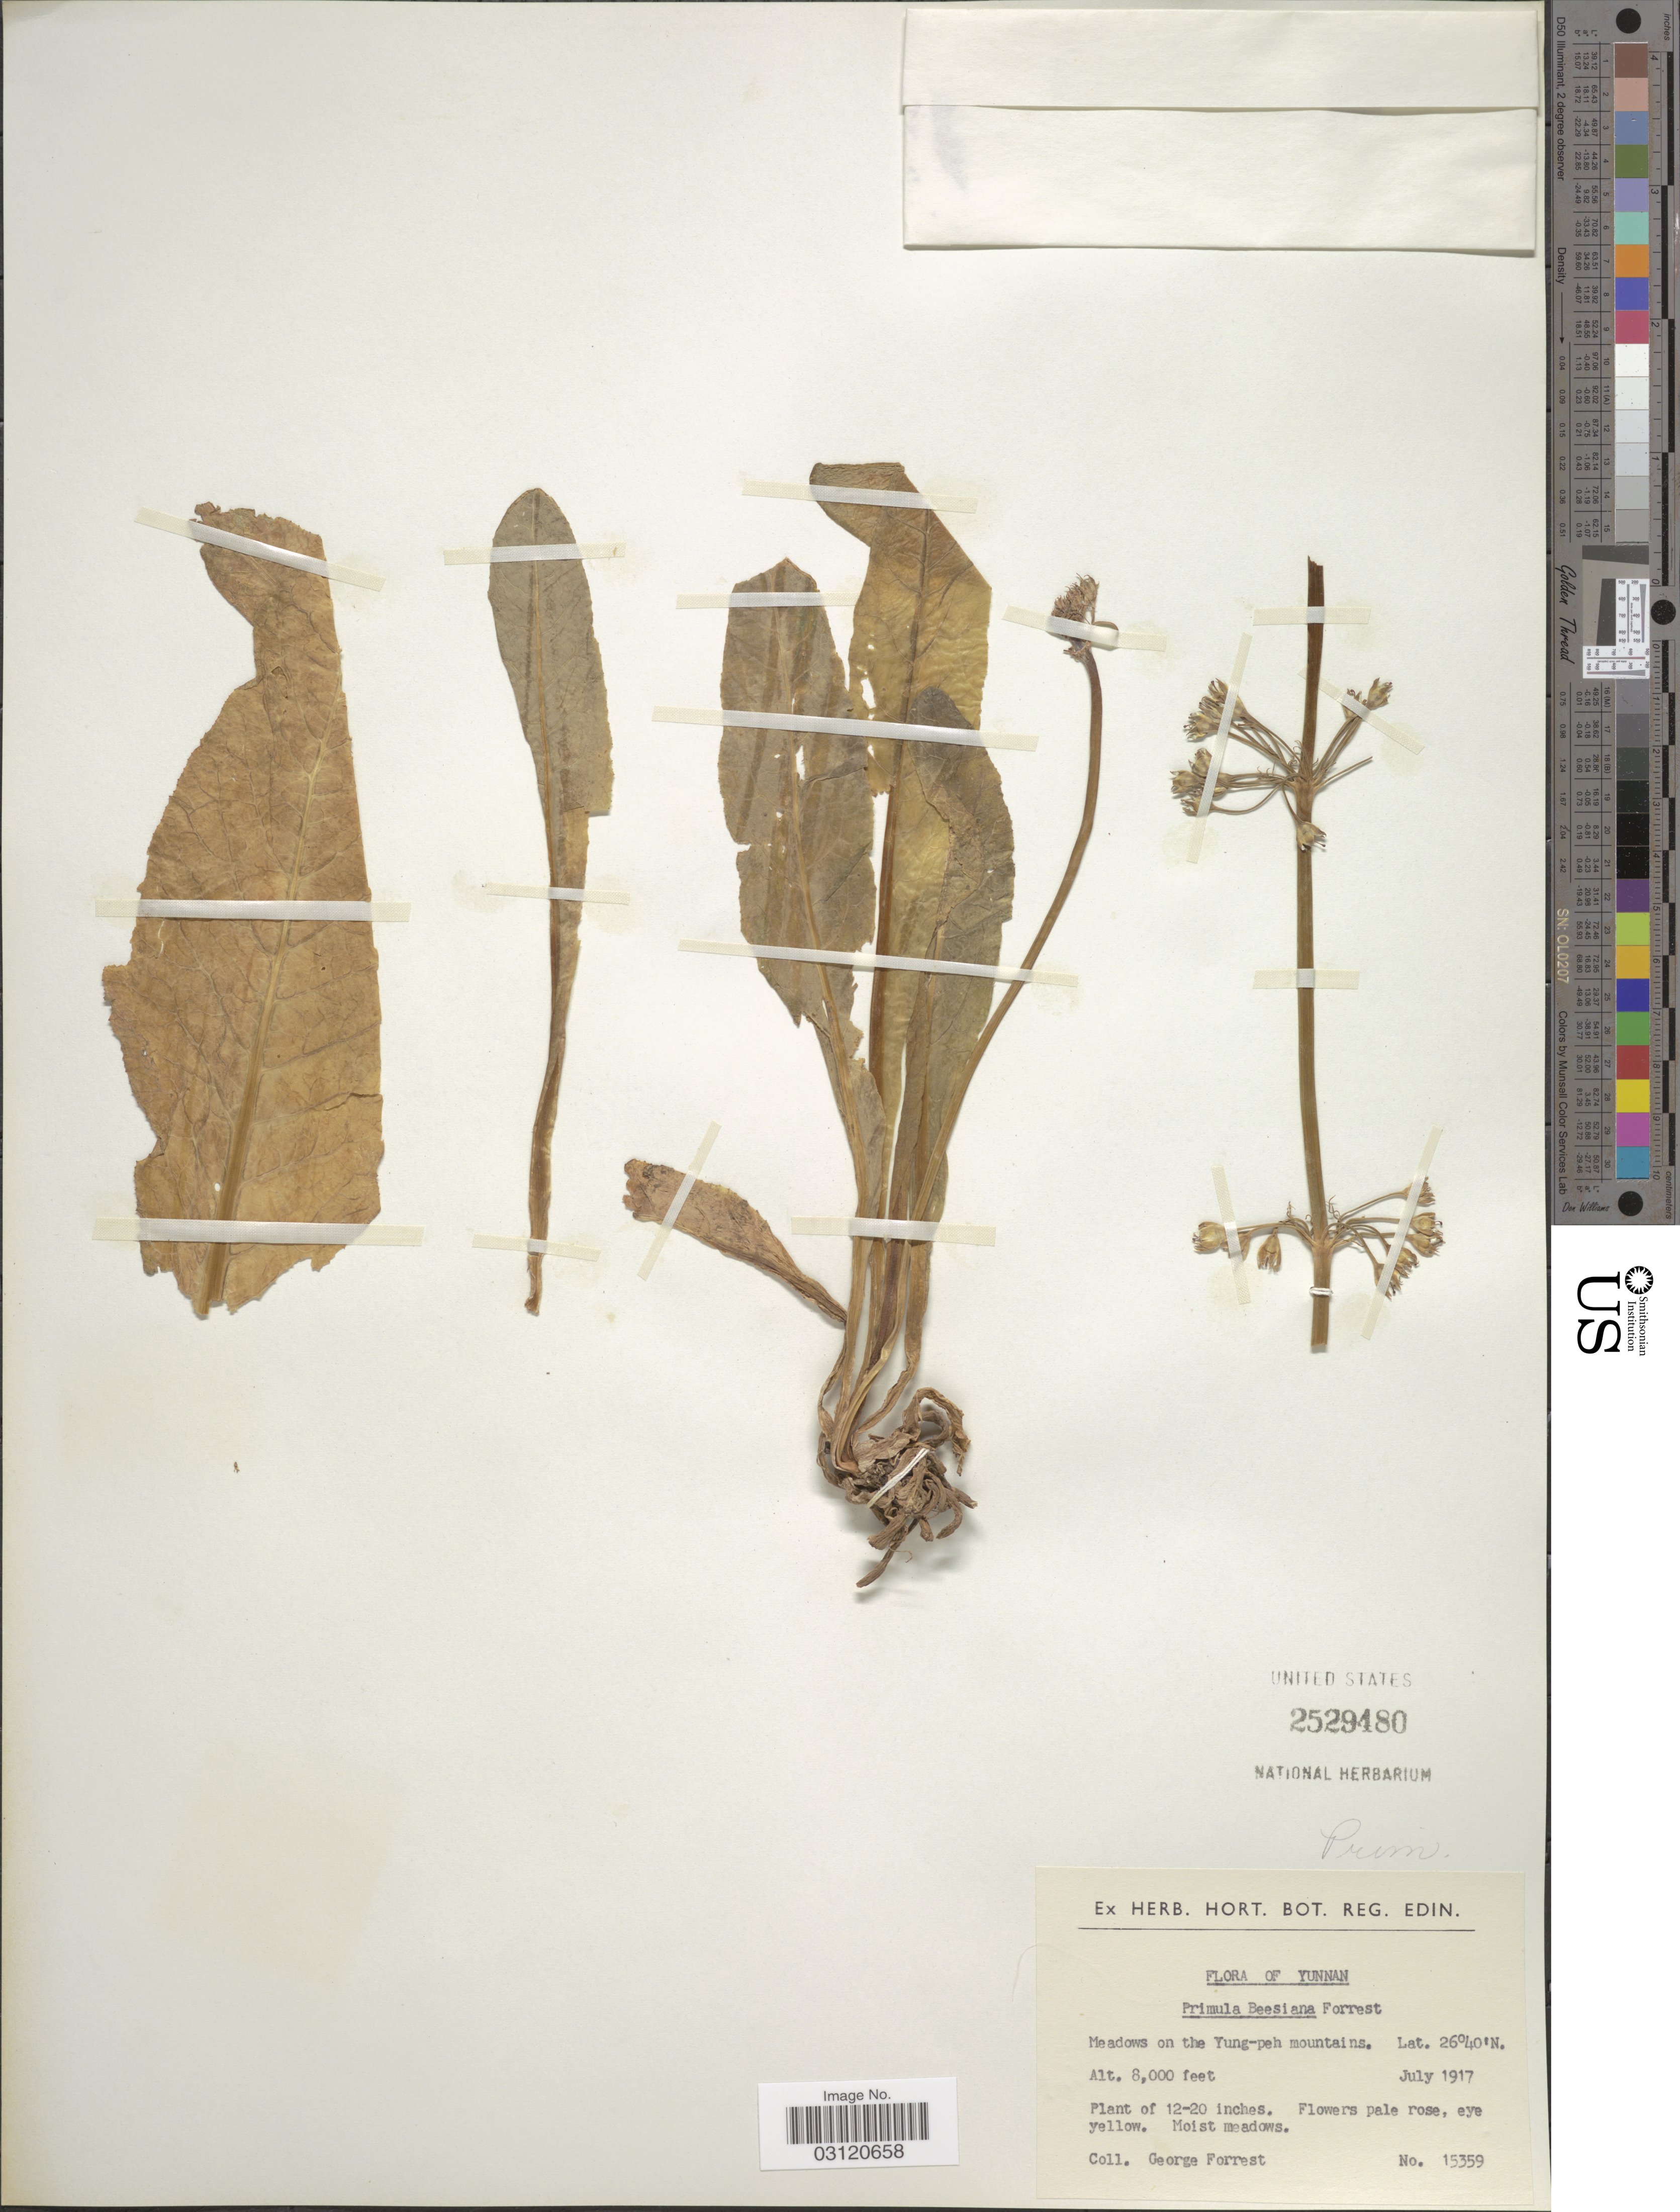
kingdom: Plantae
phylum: Tracheophyta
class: Magnoliopsida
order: Ericales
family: Primulaceae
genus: Primula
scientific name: Primula beesiana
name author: Forrest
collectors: G. Forrest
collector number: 15359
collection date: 1917-07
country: China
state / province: Yunnan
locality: Meadows on the Yung-peh mountains.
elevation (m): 2438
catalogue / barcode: US 2529480